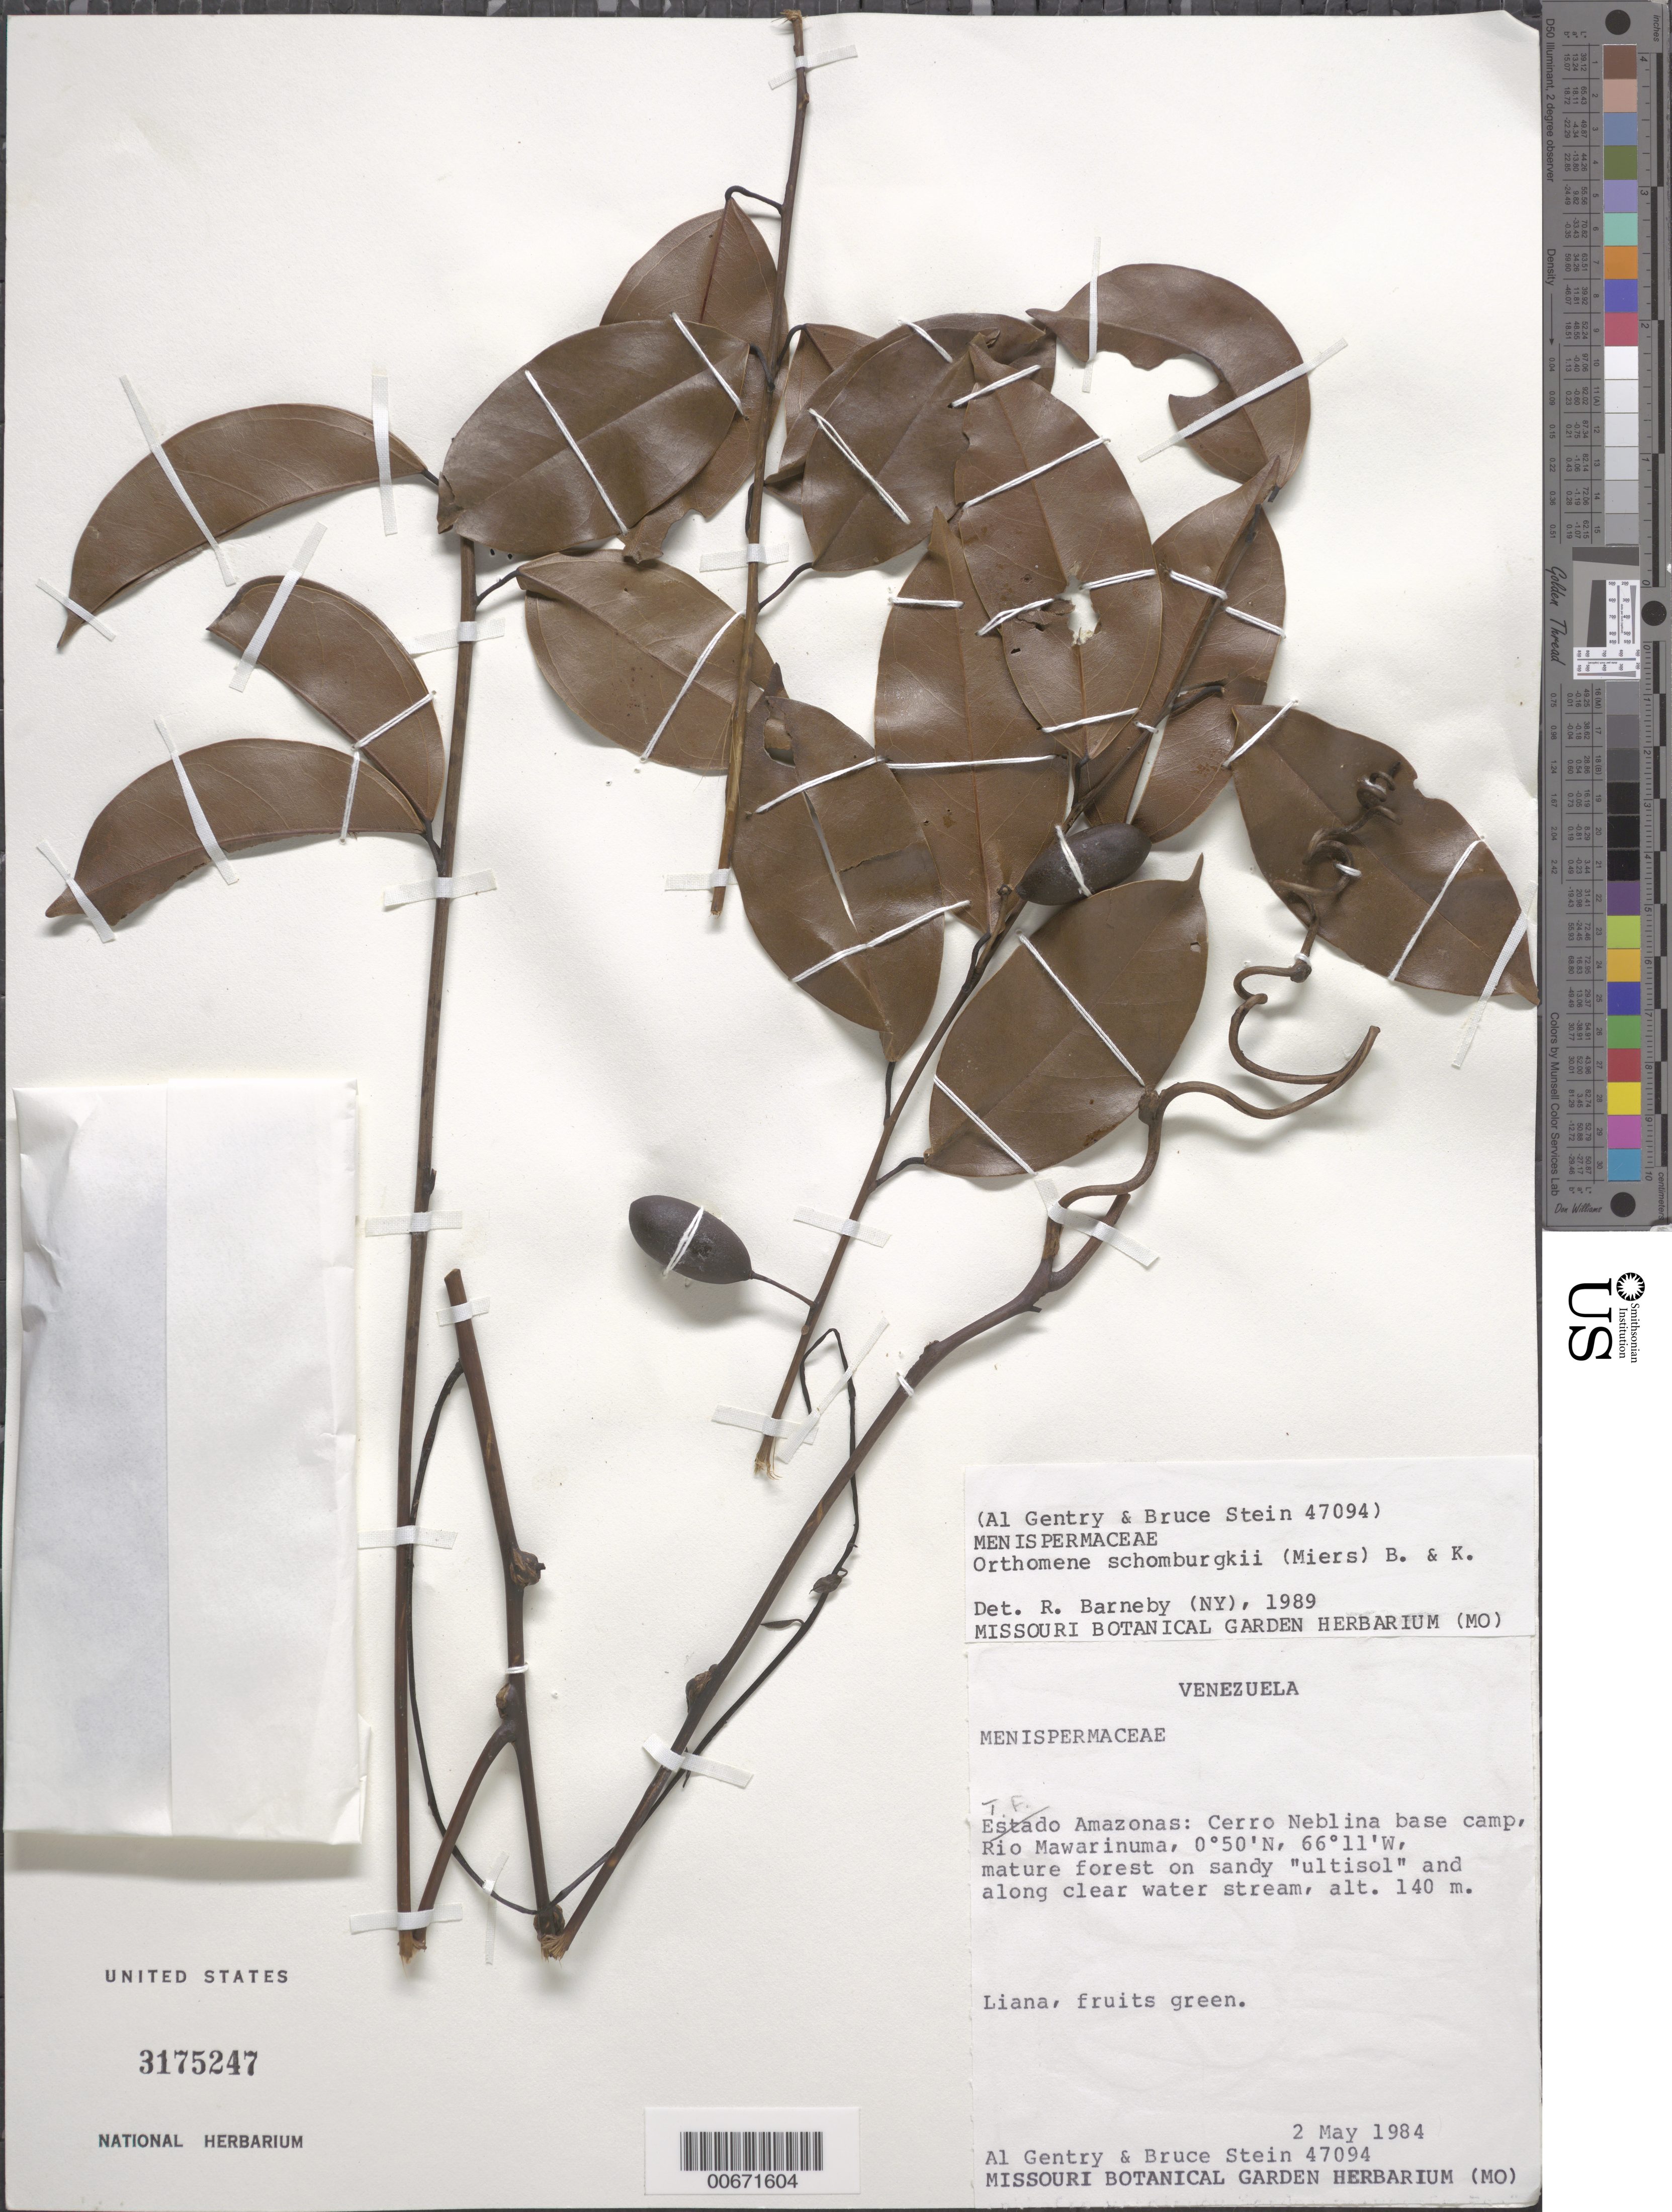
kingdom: Plantae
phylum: Tracheophyta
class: Magnoliopsida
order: Ranunculales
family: Menispermaceae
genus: Anomospermum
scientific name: Anomospermum schomburgkii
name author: Miers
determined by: Strong, Mark T., (BOT), Smithsonian Institution - National Museum of Natural History (UNITED STATES)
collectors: A. H. Gentry & B. Stein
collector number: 47094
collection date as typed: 2-May-84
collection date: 1984-05-02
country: Venezuela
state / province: Amazonas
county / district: Río Negro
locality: Cerro de La Neblina, base camp along Río Mawarinuma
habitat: Mature forest on sandy "ultisol" and along clear water stream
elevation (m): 140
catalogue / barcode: US 3175247